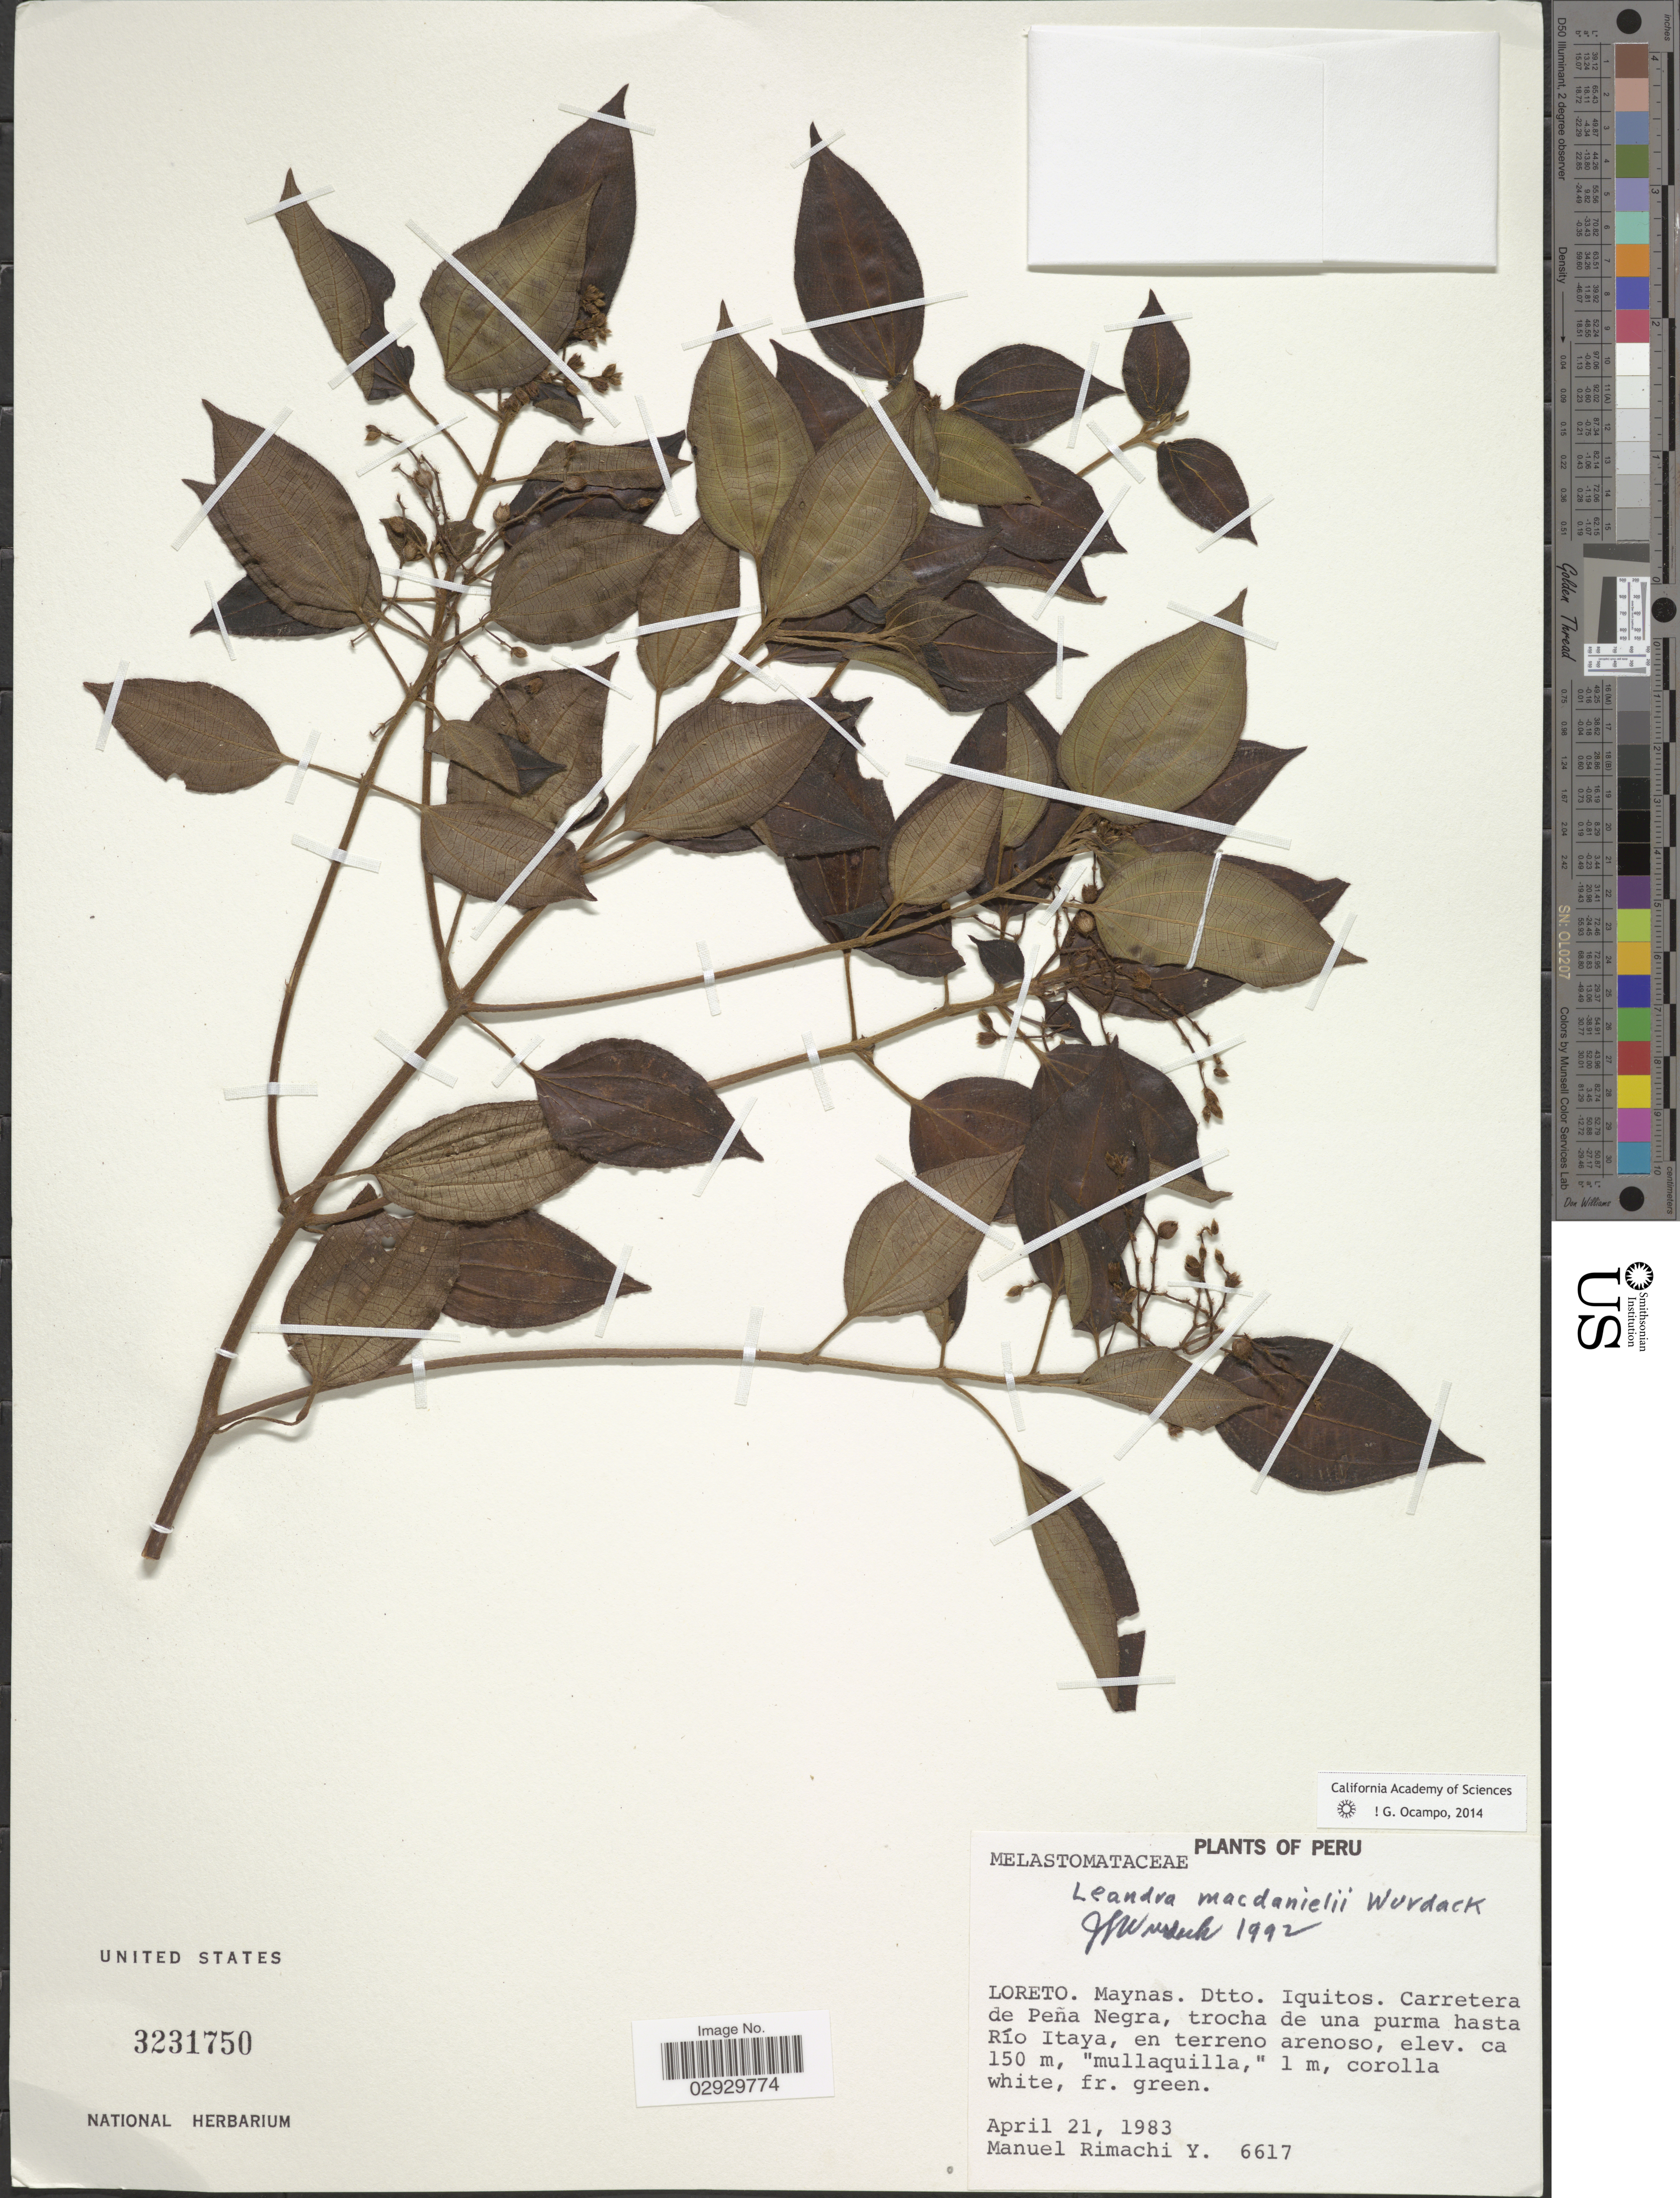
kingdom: Plantae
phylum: Tracheophyta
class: Magnoliopsida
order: Myrtales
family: Melastomataceae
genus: Leandra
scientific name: Leandra macdanielii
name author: Wurdack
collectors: M. Rimachi Y.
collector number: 6617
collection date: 1983-04-21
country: Peru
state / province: Loreto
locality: Mayas. Dtto. Iquitos. Carretera de Peña Negra, trocha de una purma hasta Río Itaya.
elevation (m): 150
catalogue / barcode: US 3231750